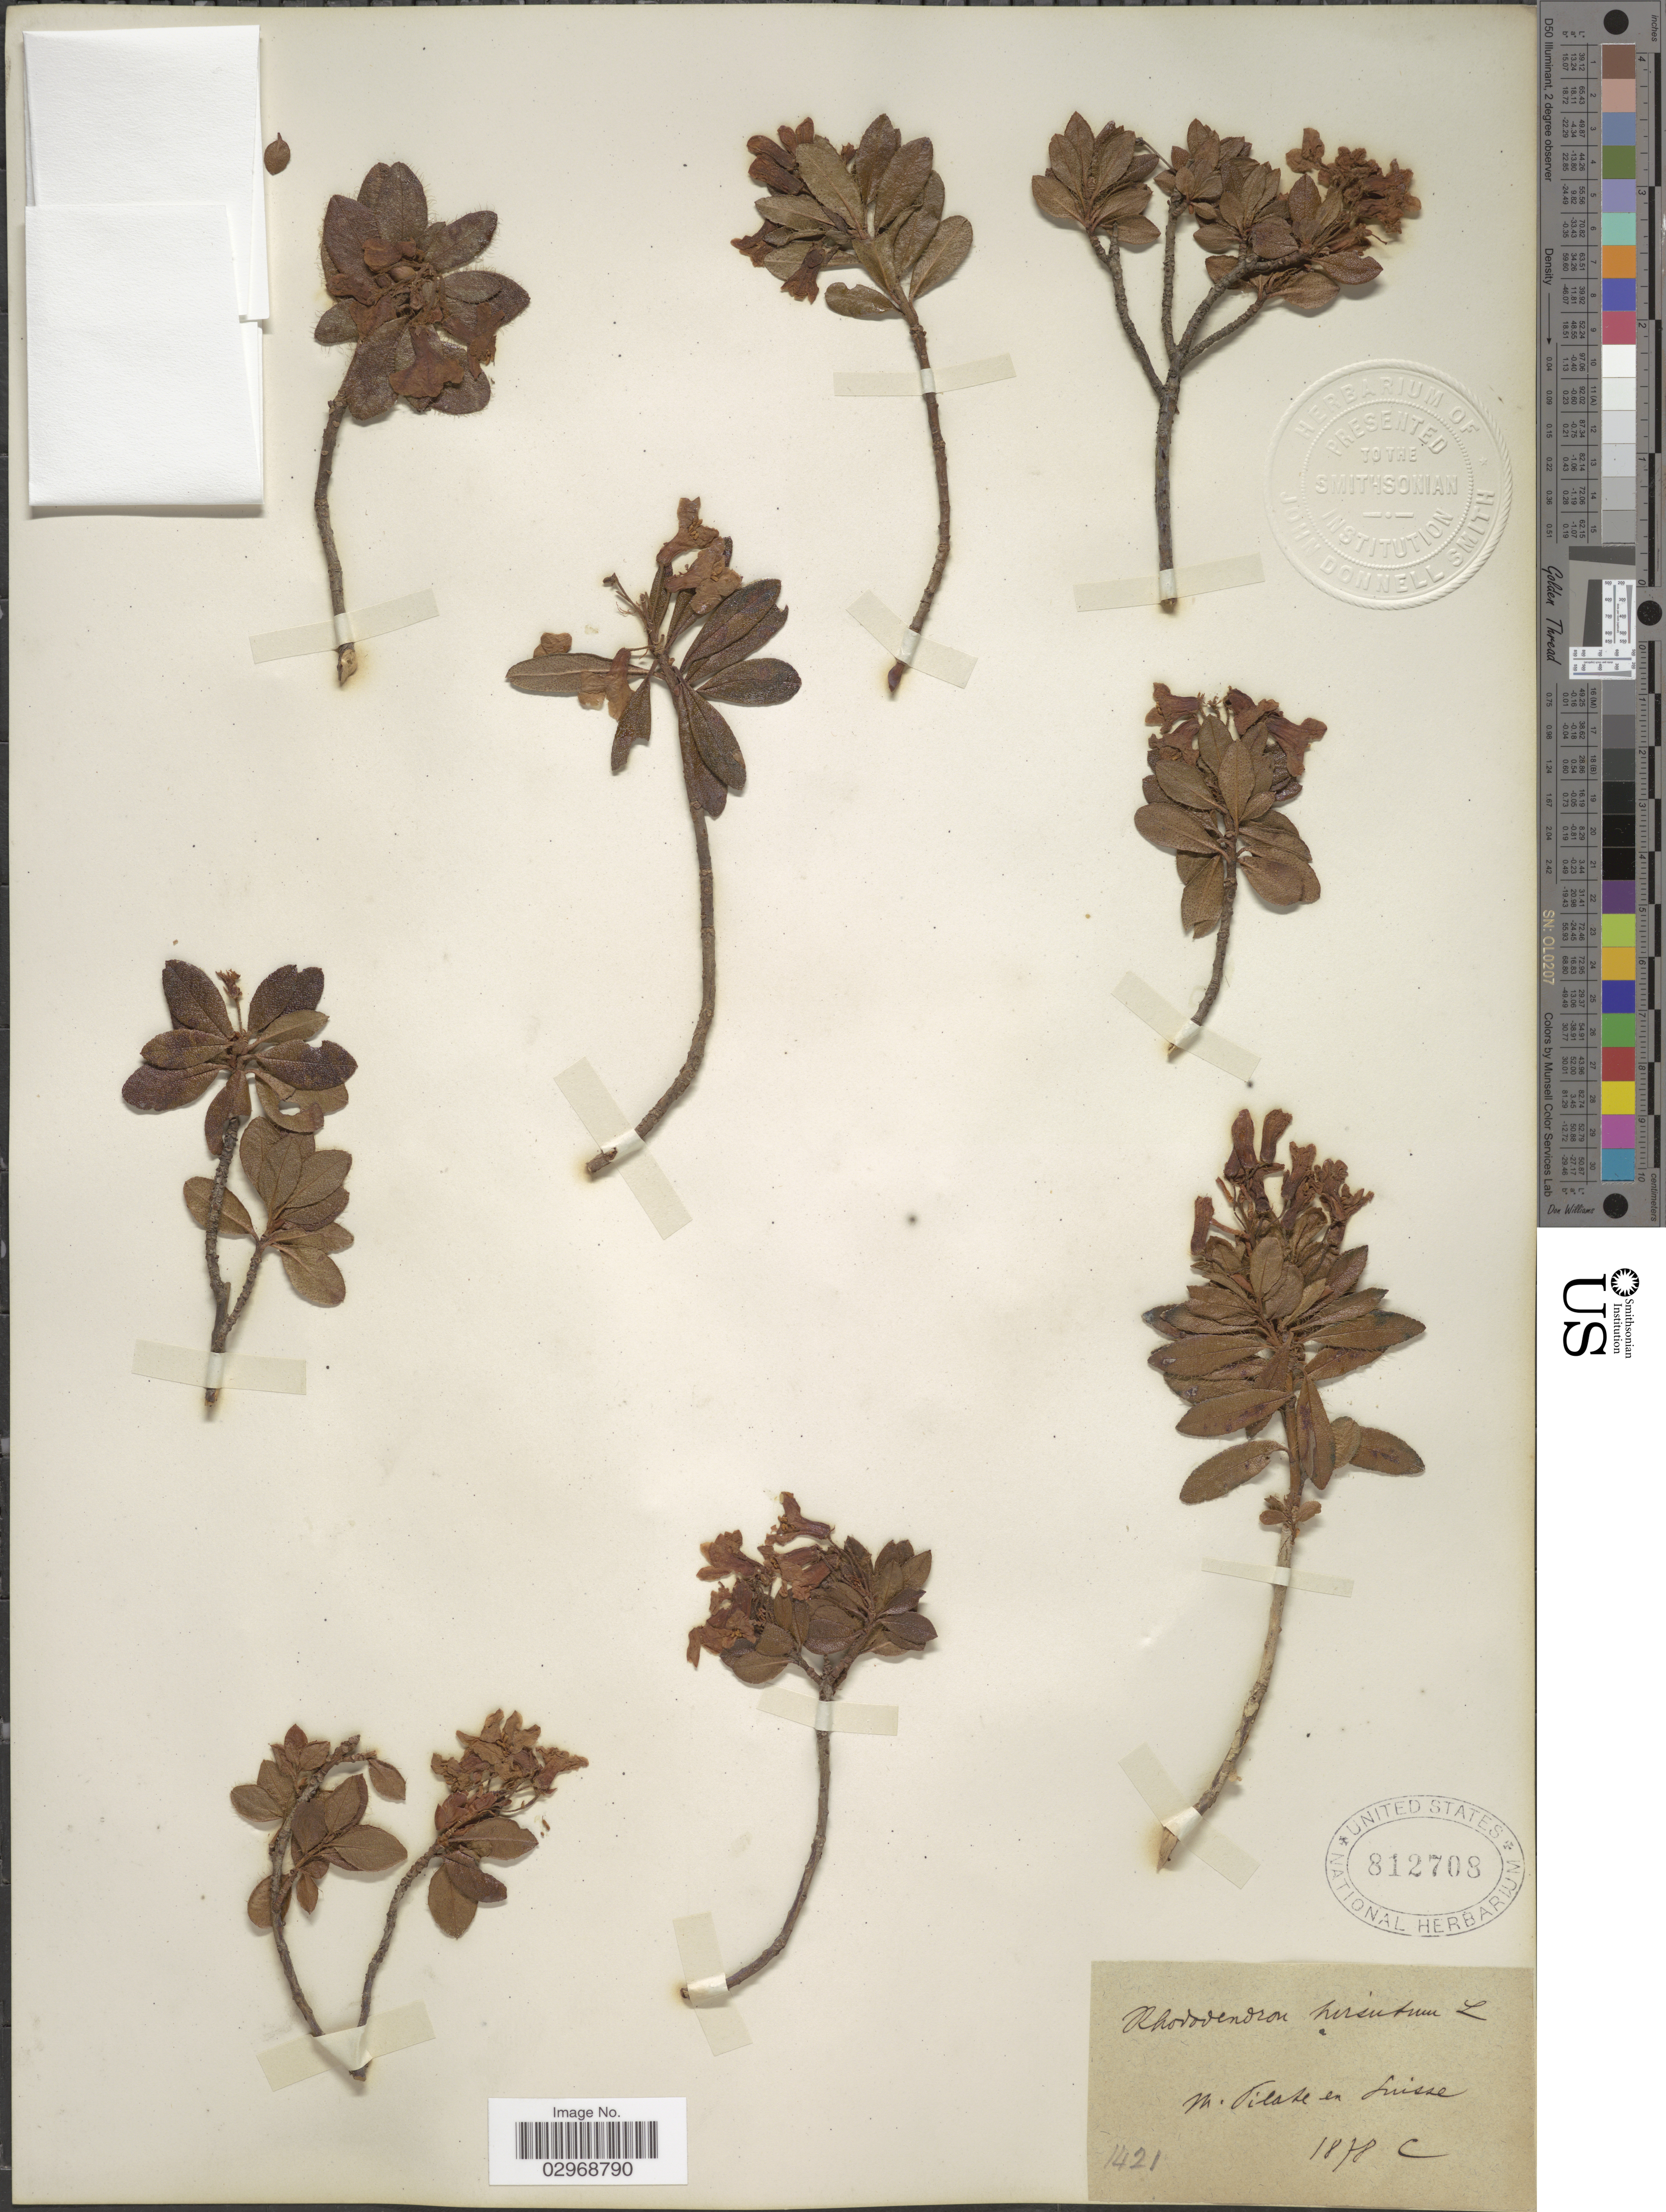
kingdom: Plantae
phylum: Tracheophyta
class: Magnoliopsida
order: Ericales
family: Ericaceae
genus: Rhododendron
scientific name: Rhododendron hirsutum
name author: L.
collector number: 1421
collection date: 1878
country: Switzerland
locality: M. Pilate en Suisse.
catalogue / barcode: US 812708